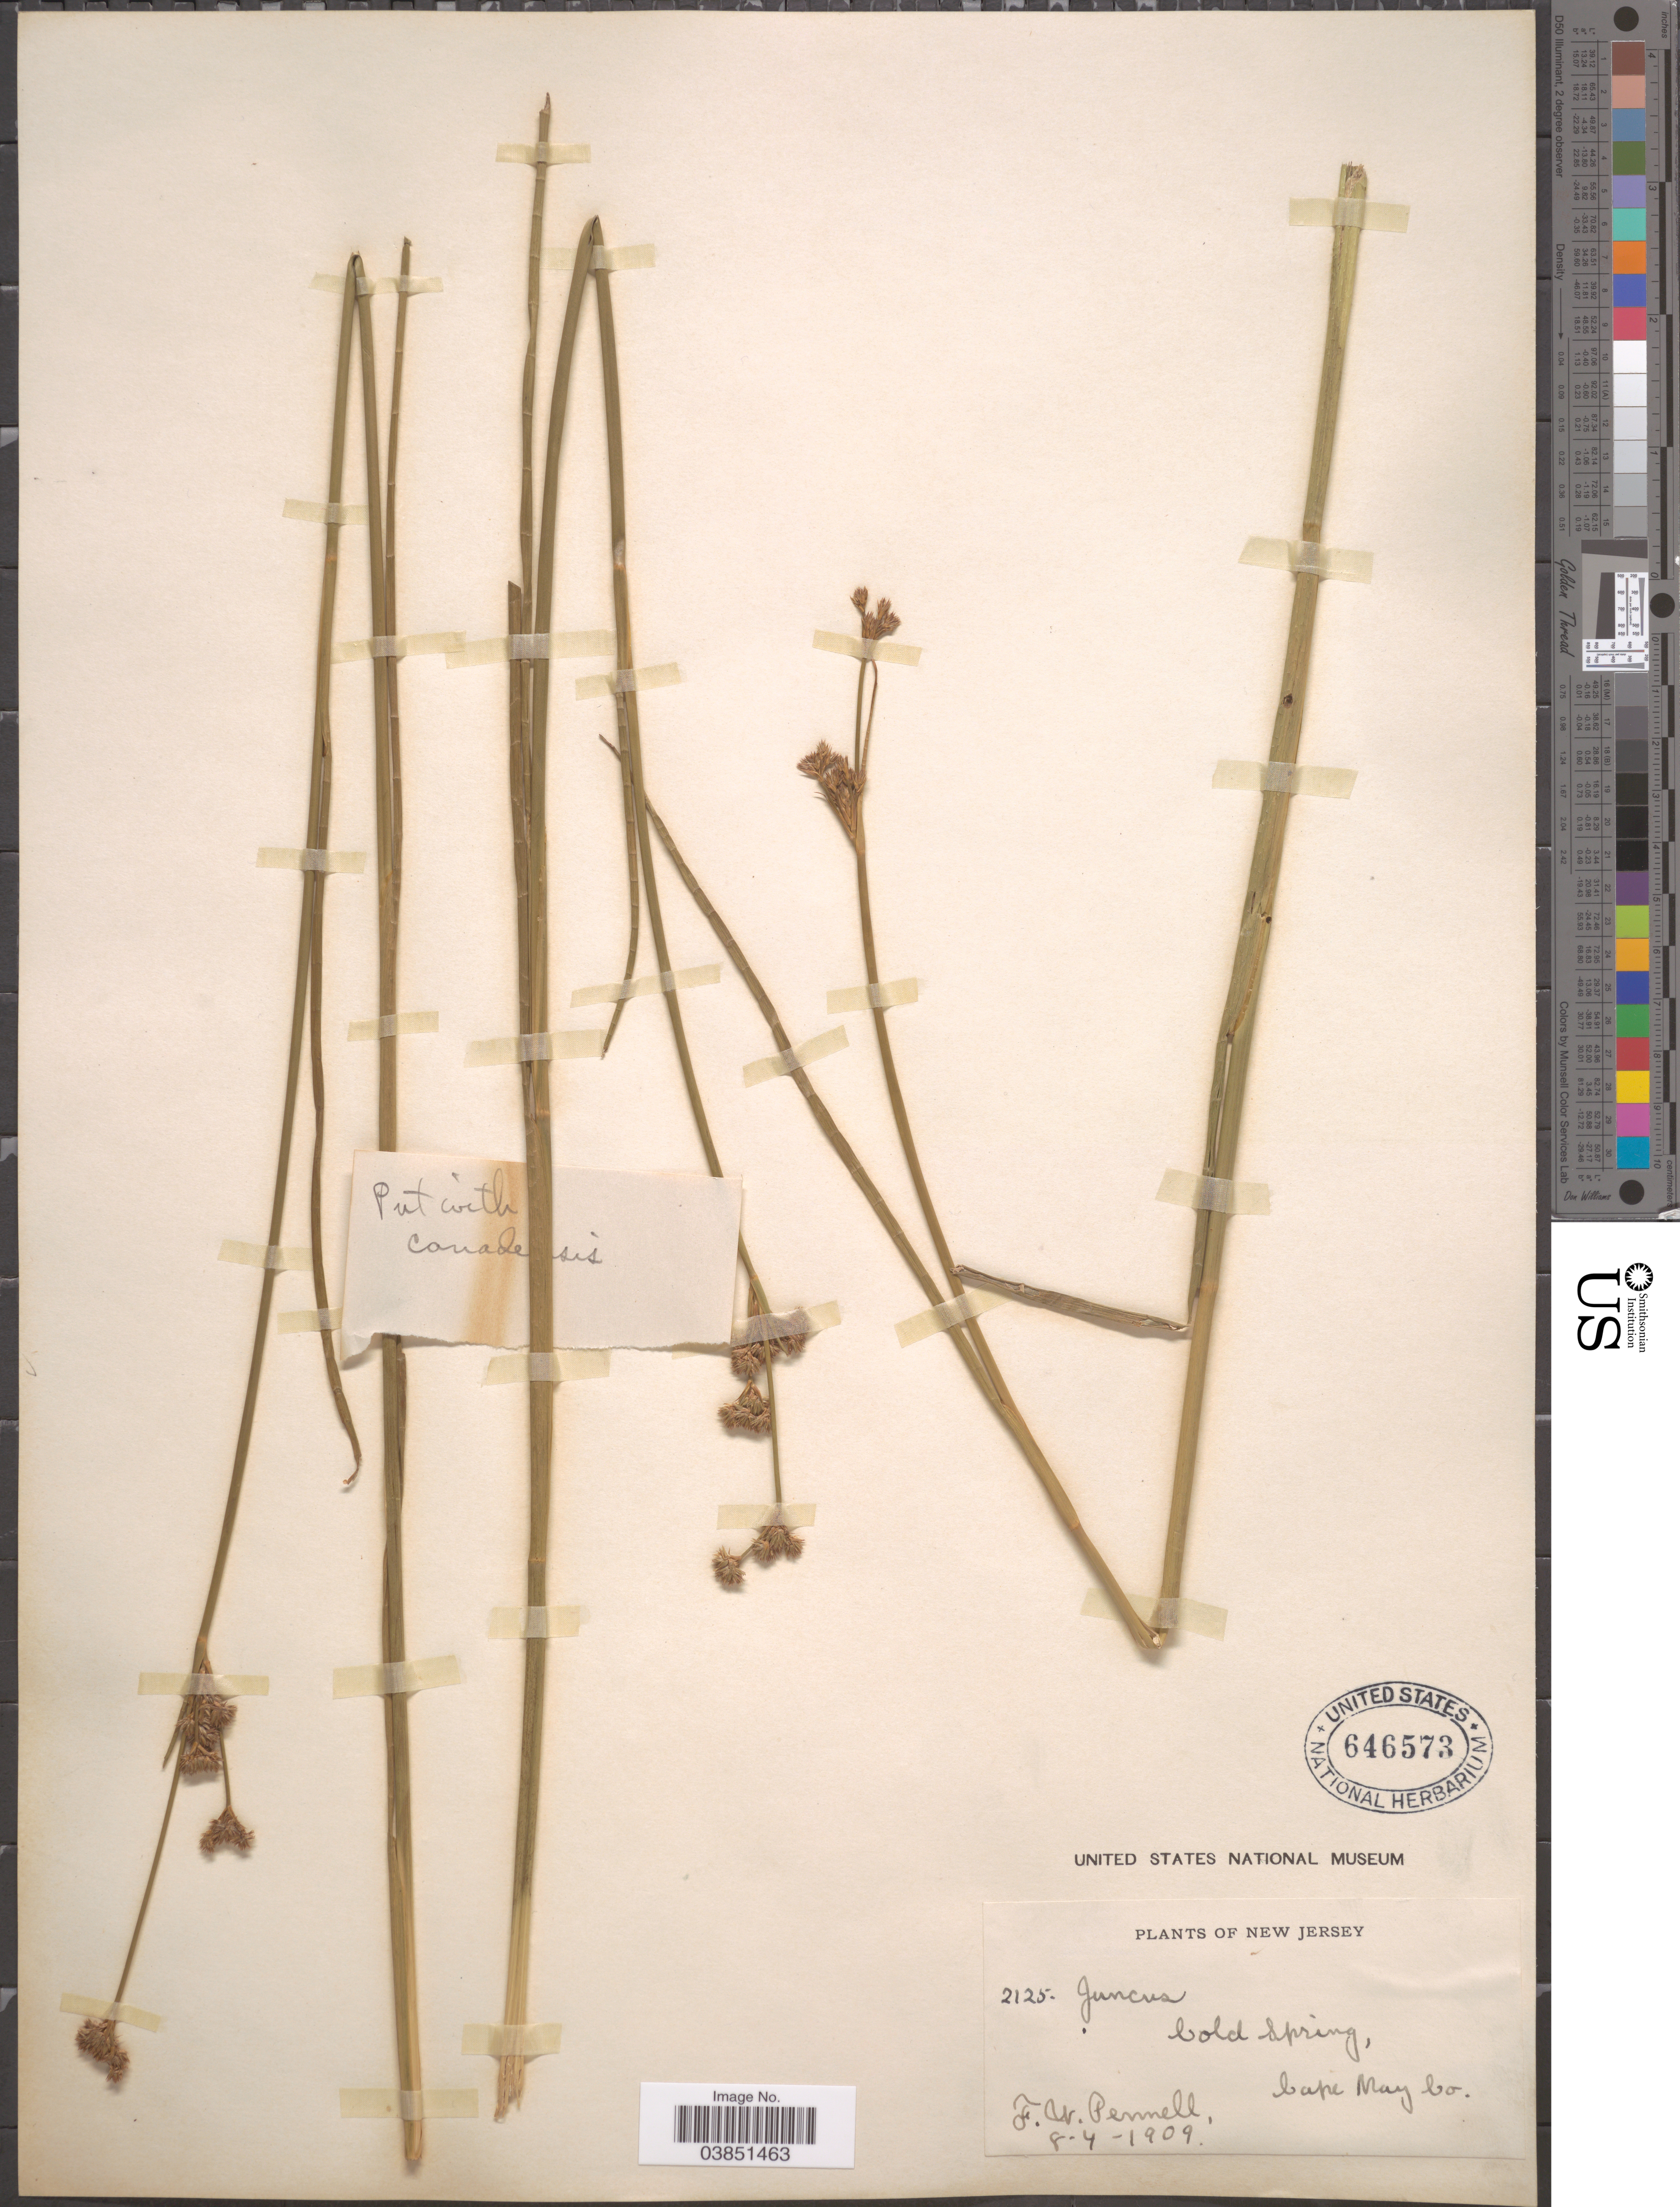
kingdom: Plantae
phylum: Tracheophyta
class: Liliopsida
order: Poales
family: Juncaceae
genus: Juncus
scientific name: Juncus canadensis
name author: J. Gay ex Laharpe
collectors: F. W. Pennell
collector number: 2125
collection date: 1909-08-04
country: United States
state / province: New Jersey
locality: Cold Spring, Cape May Co.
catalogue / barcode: US 646573